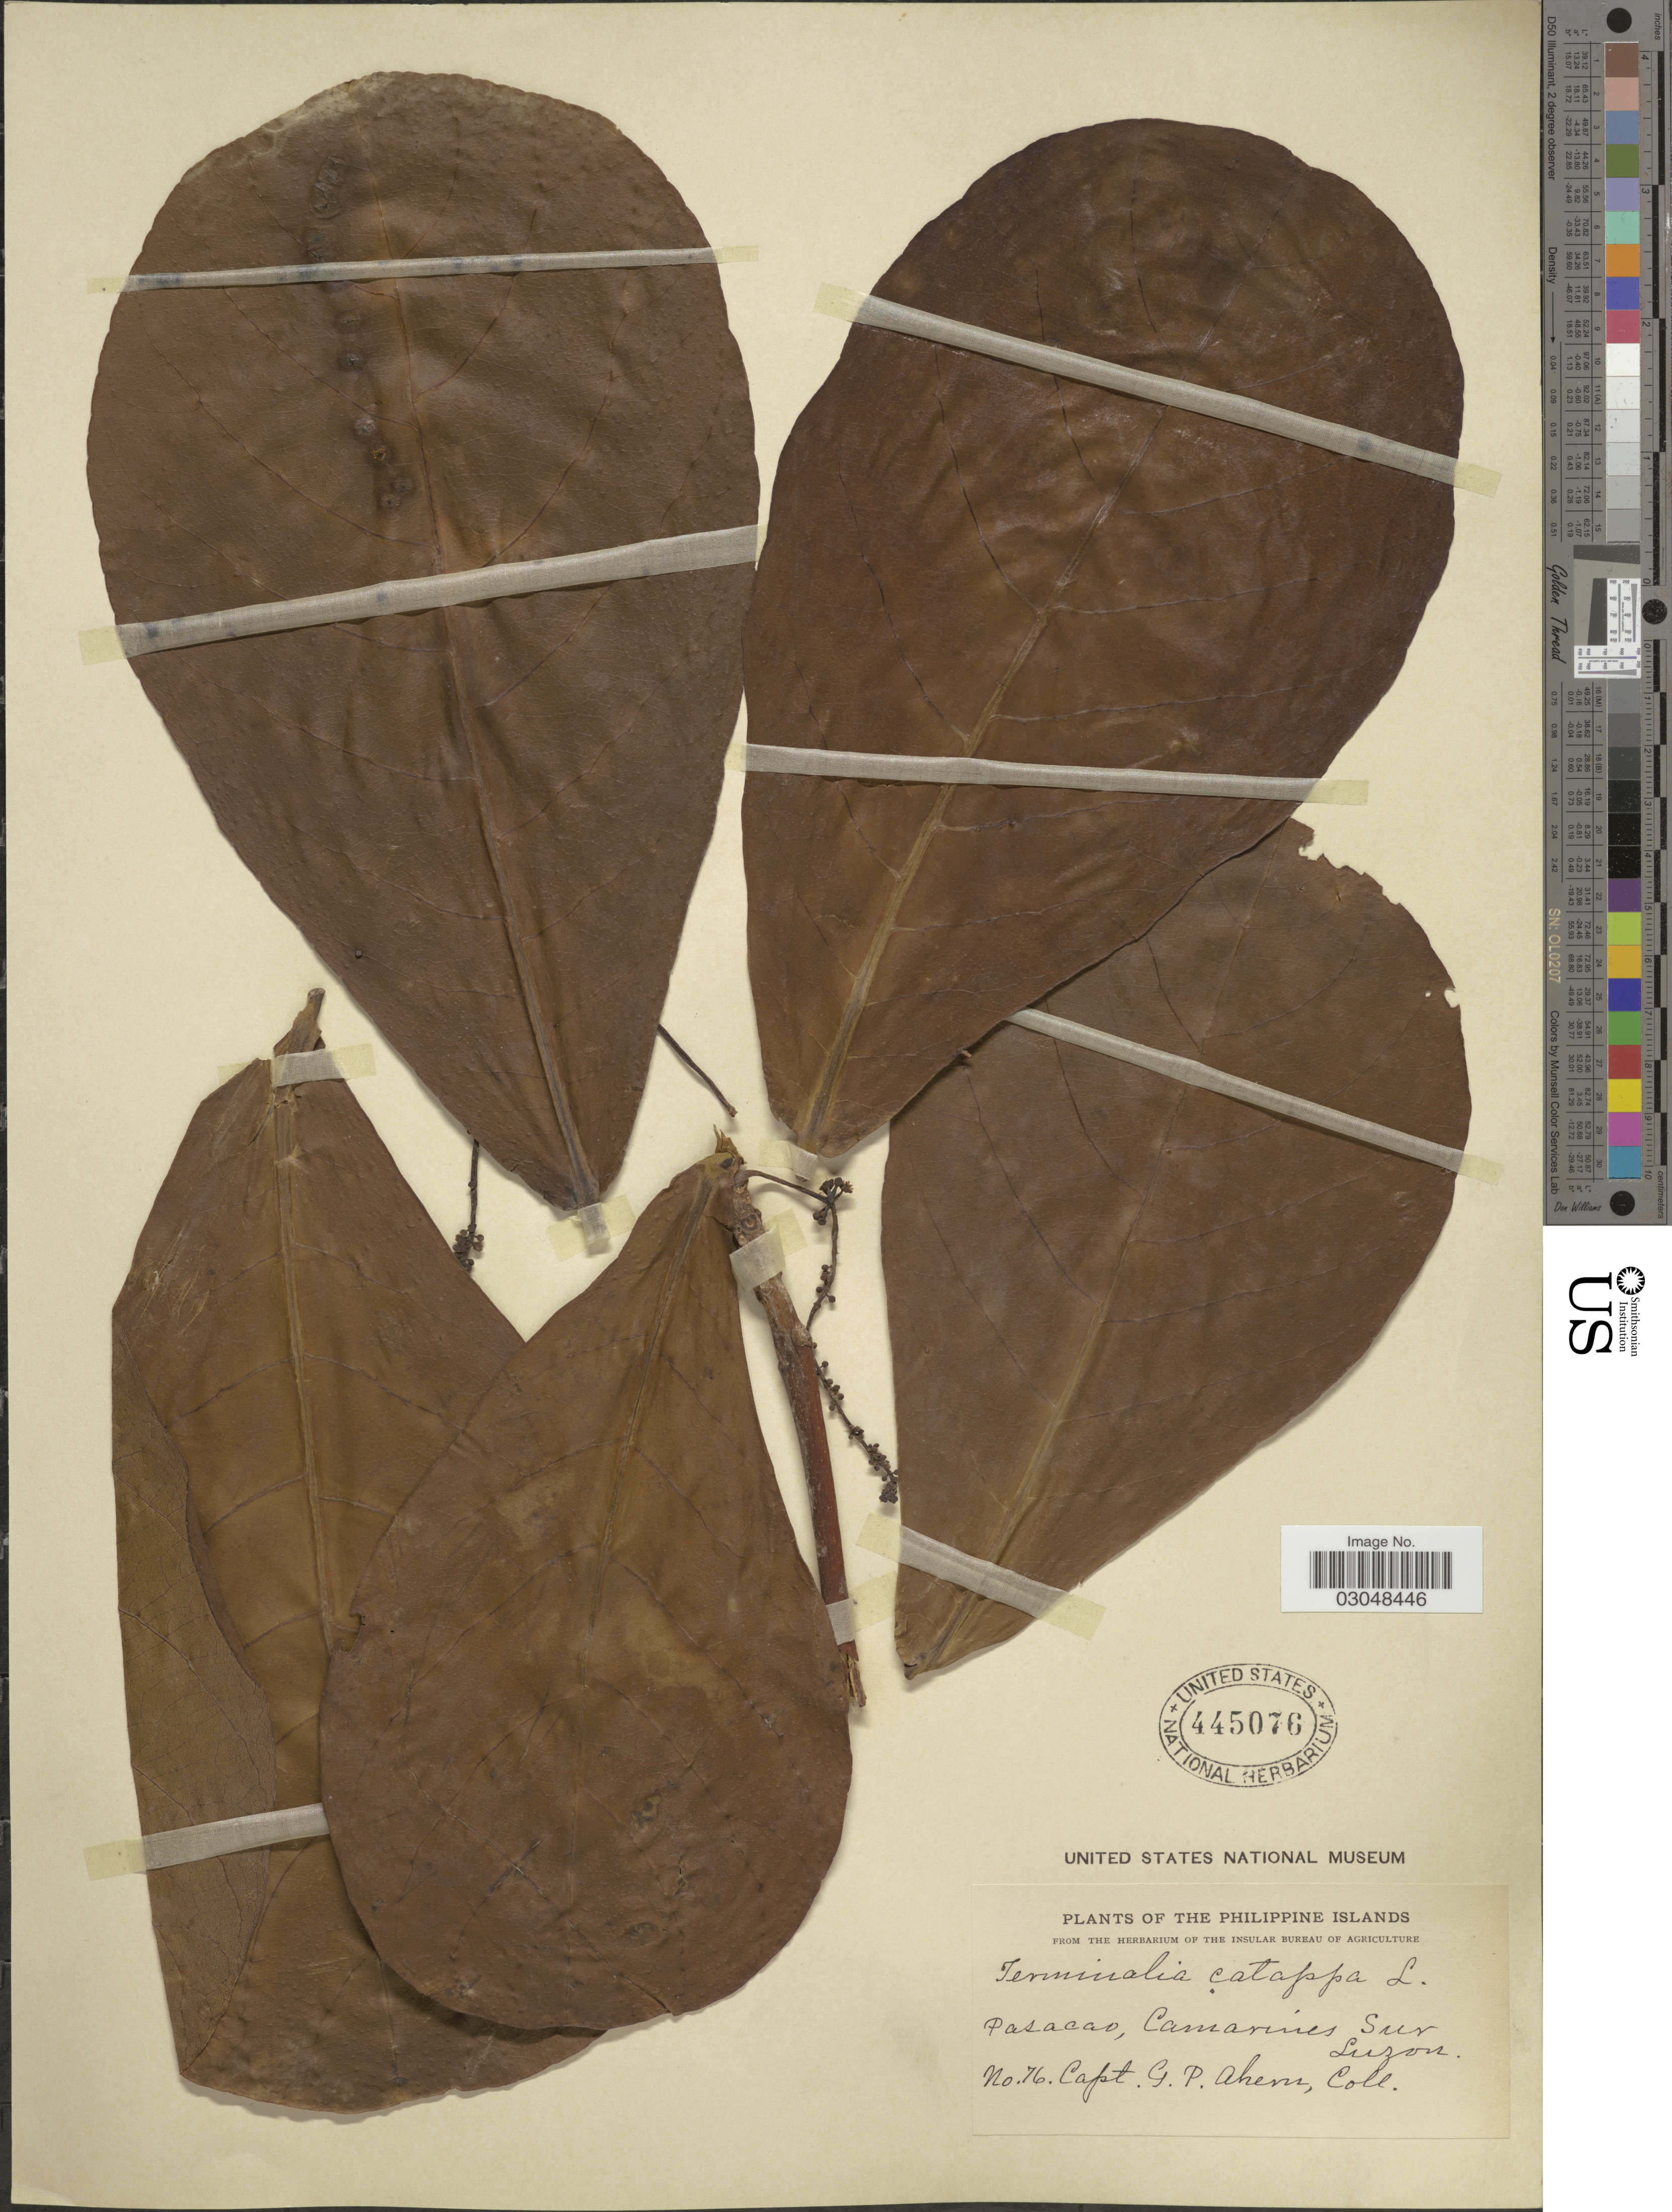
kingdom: Plantae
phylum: Tracheophyta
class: Magnoliopsida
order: Myrtales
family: Combretaceae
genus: Terminalia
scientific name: Terminalia catappa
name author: L.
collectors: G. Ahern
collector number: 76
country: Philippines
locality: The Philippine Islands, Pasacao, Camarines Sur Luzon.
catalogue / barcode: US 445076